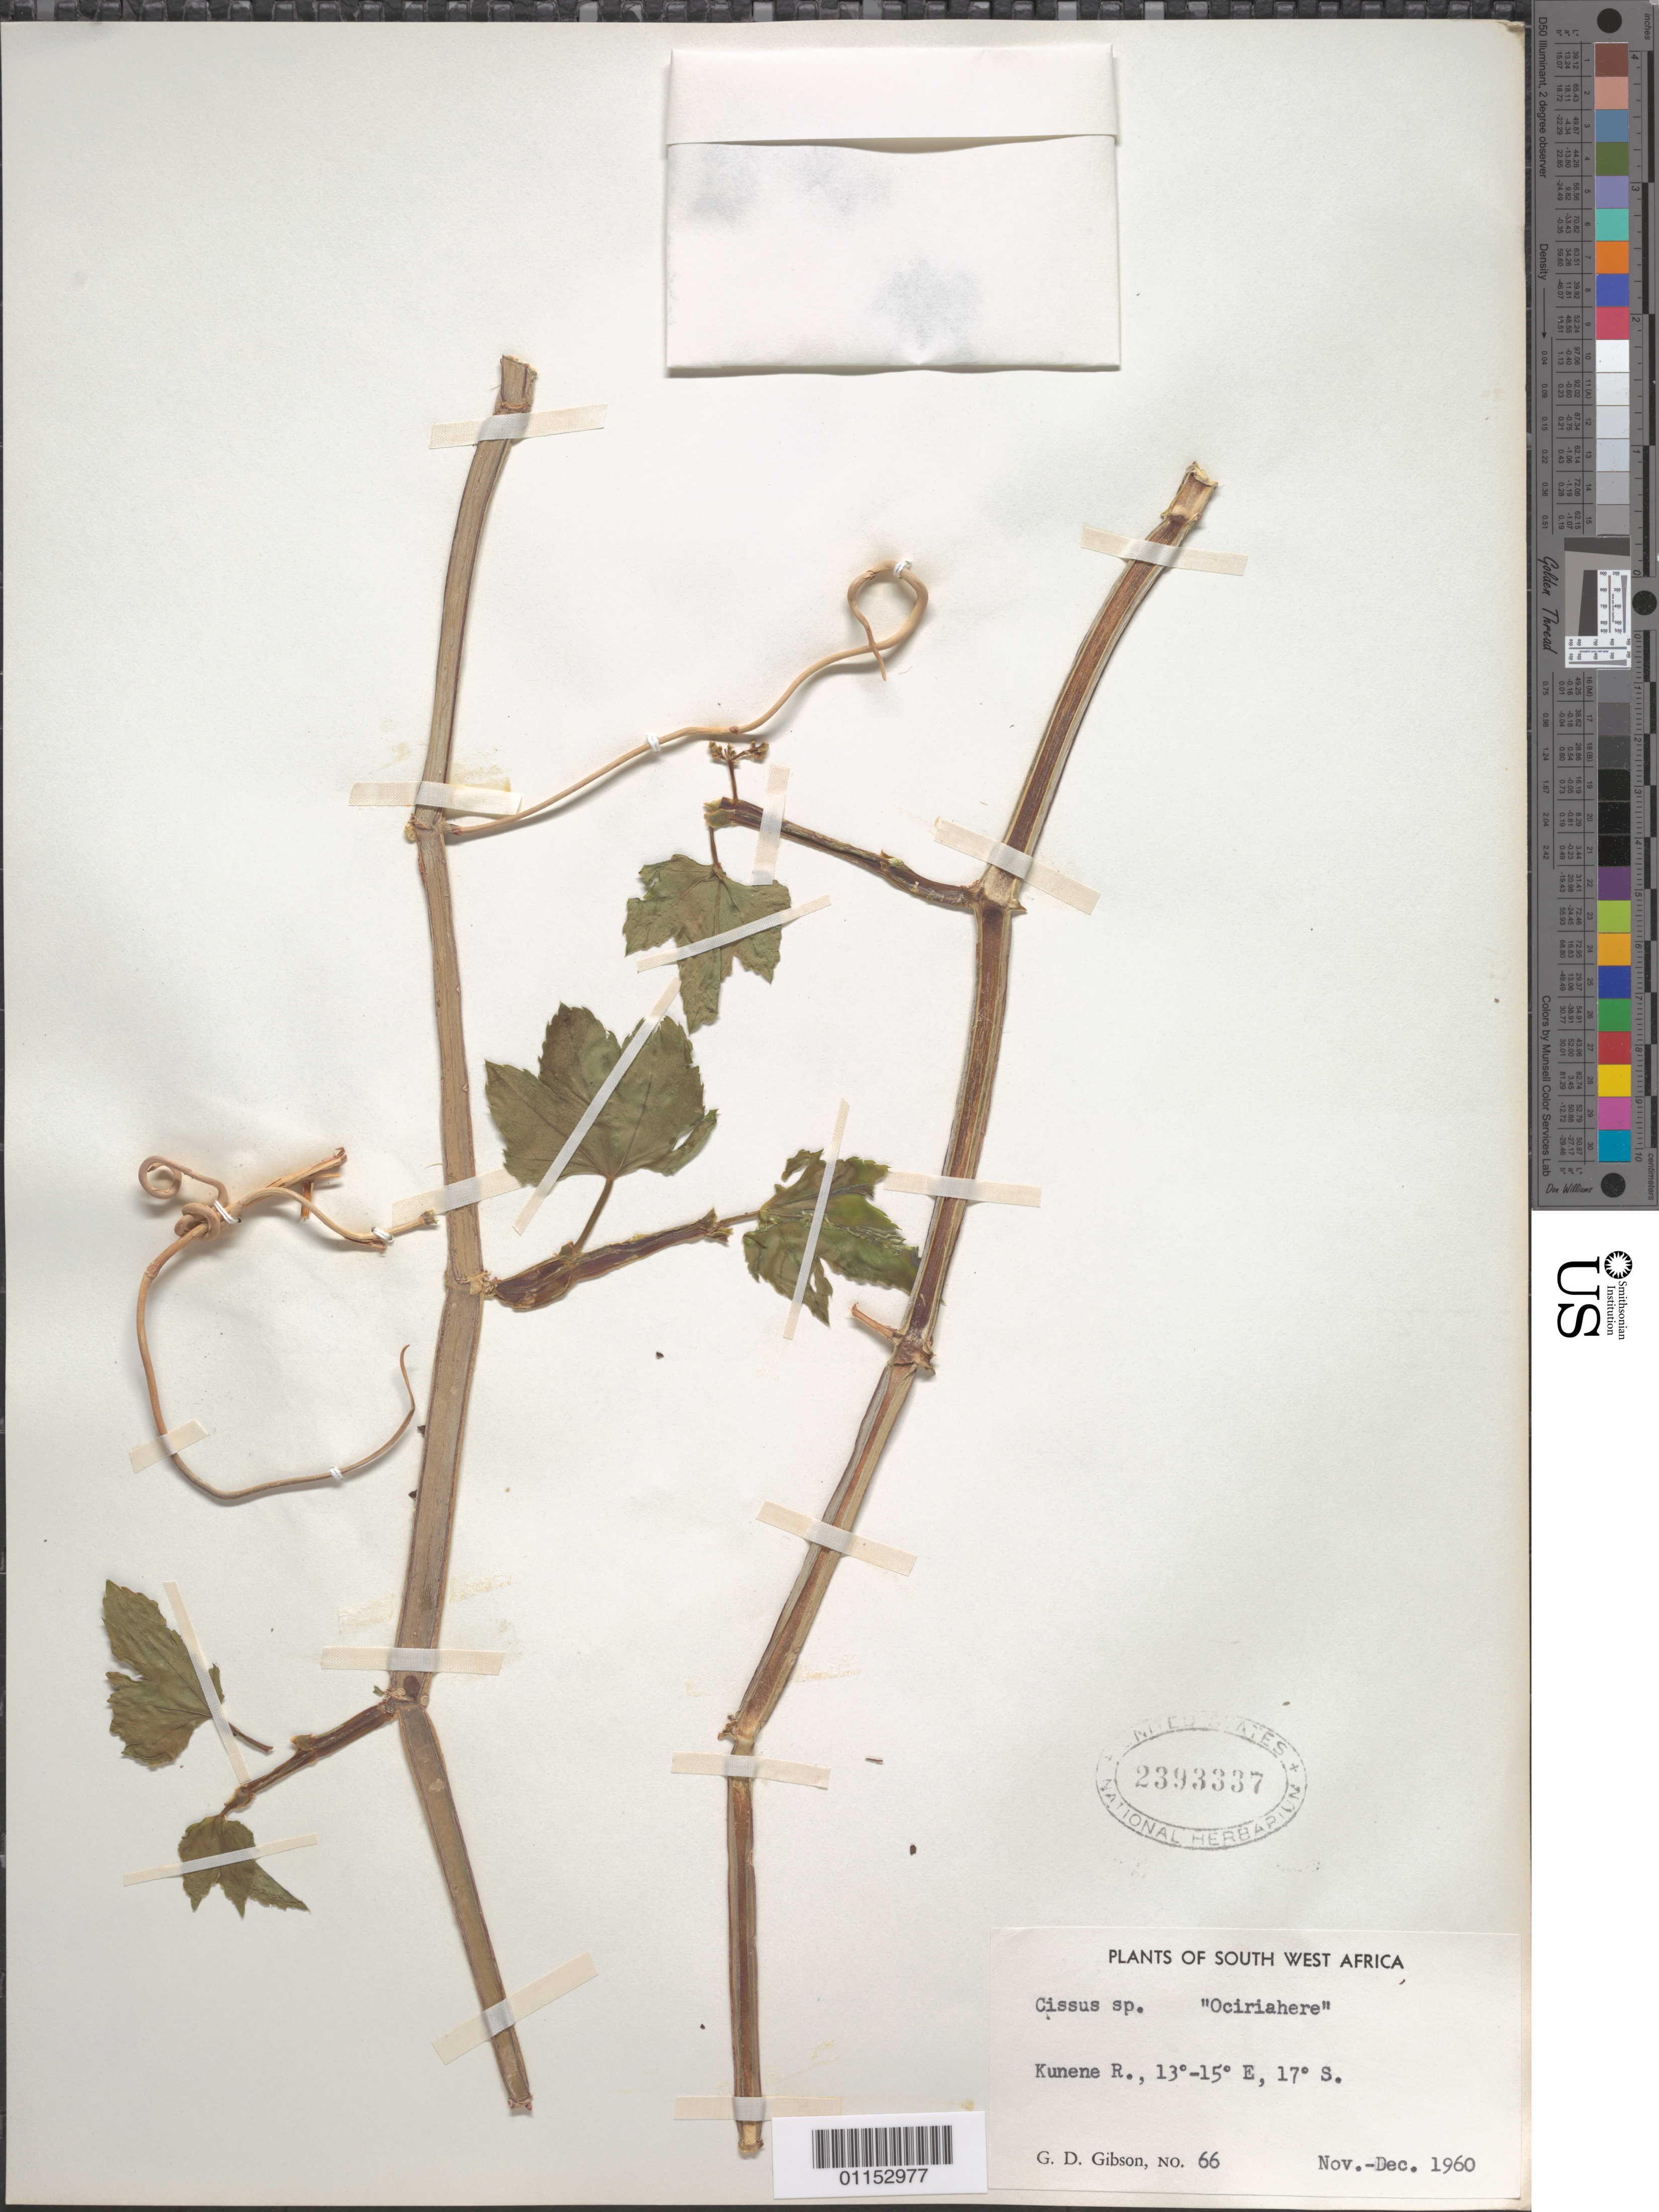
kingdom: Plantae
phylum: Tracheophyta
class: Magnoliopsida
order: Vitales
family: Vitaceae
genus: Cissus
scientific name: Cissus sp.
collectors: G. D. Gibson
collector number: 66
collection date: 1960-11/1960-12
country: Angola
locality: Kunene R.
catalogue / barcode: US 2393337